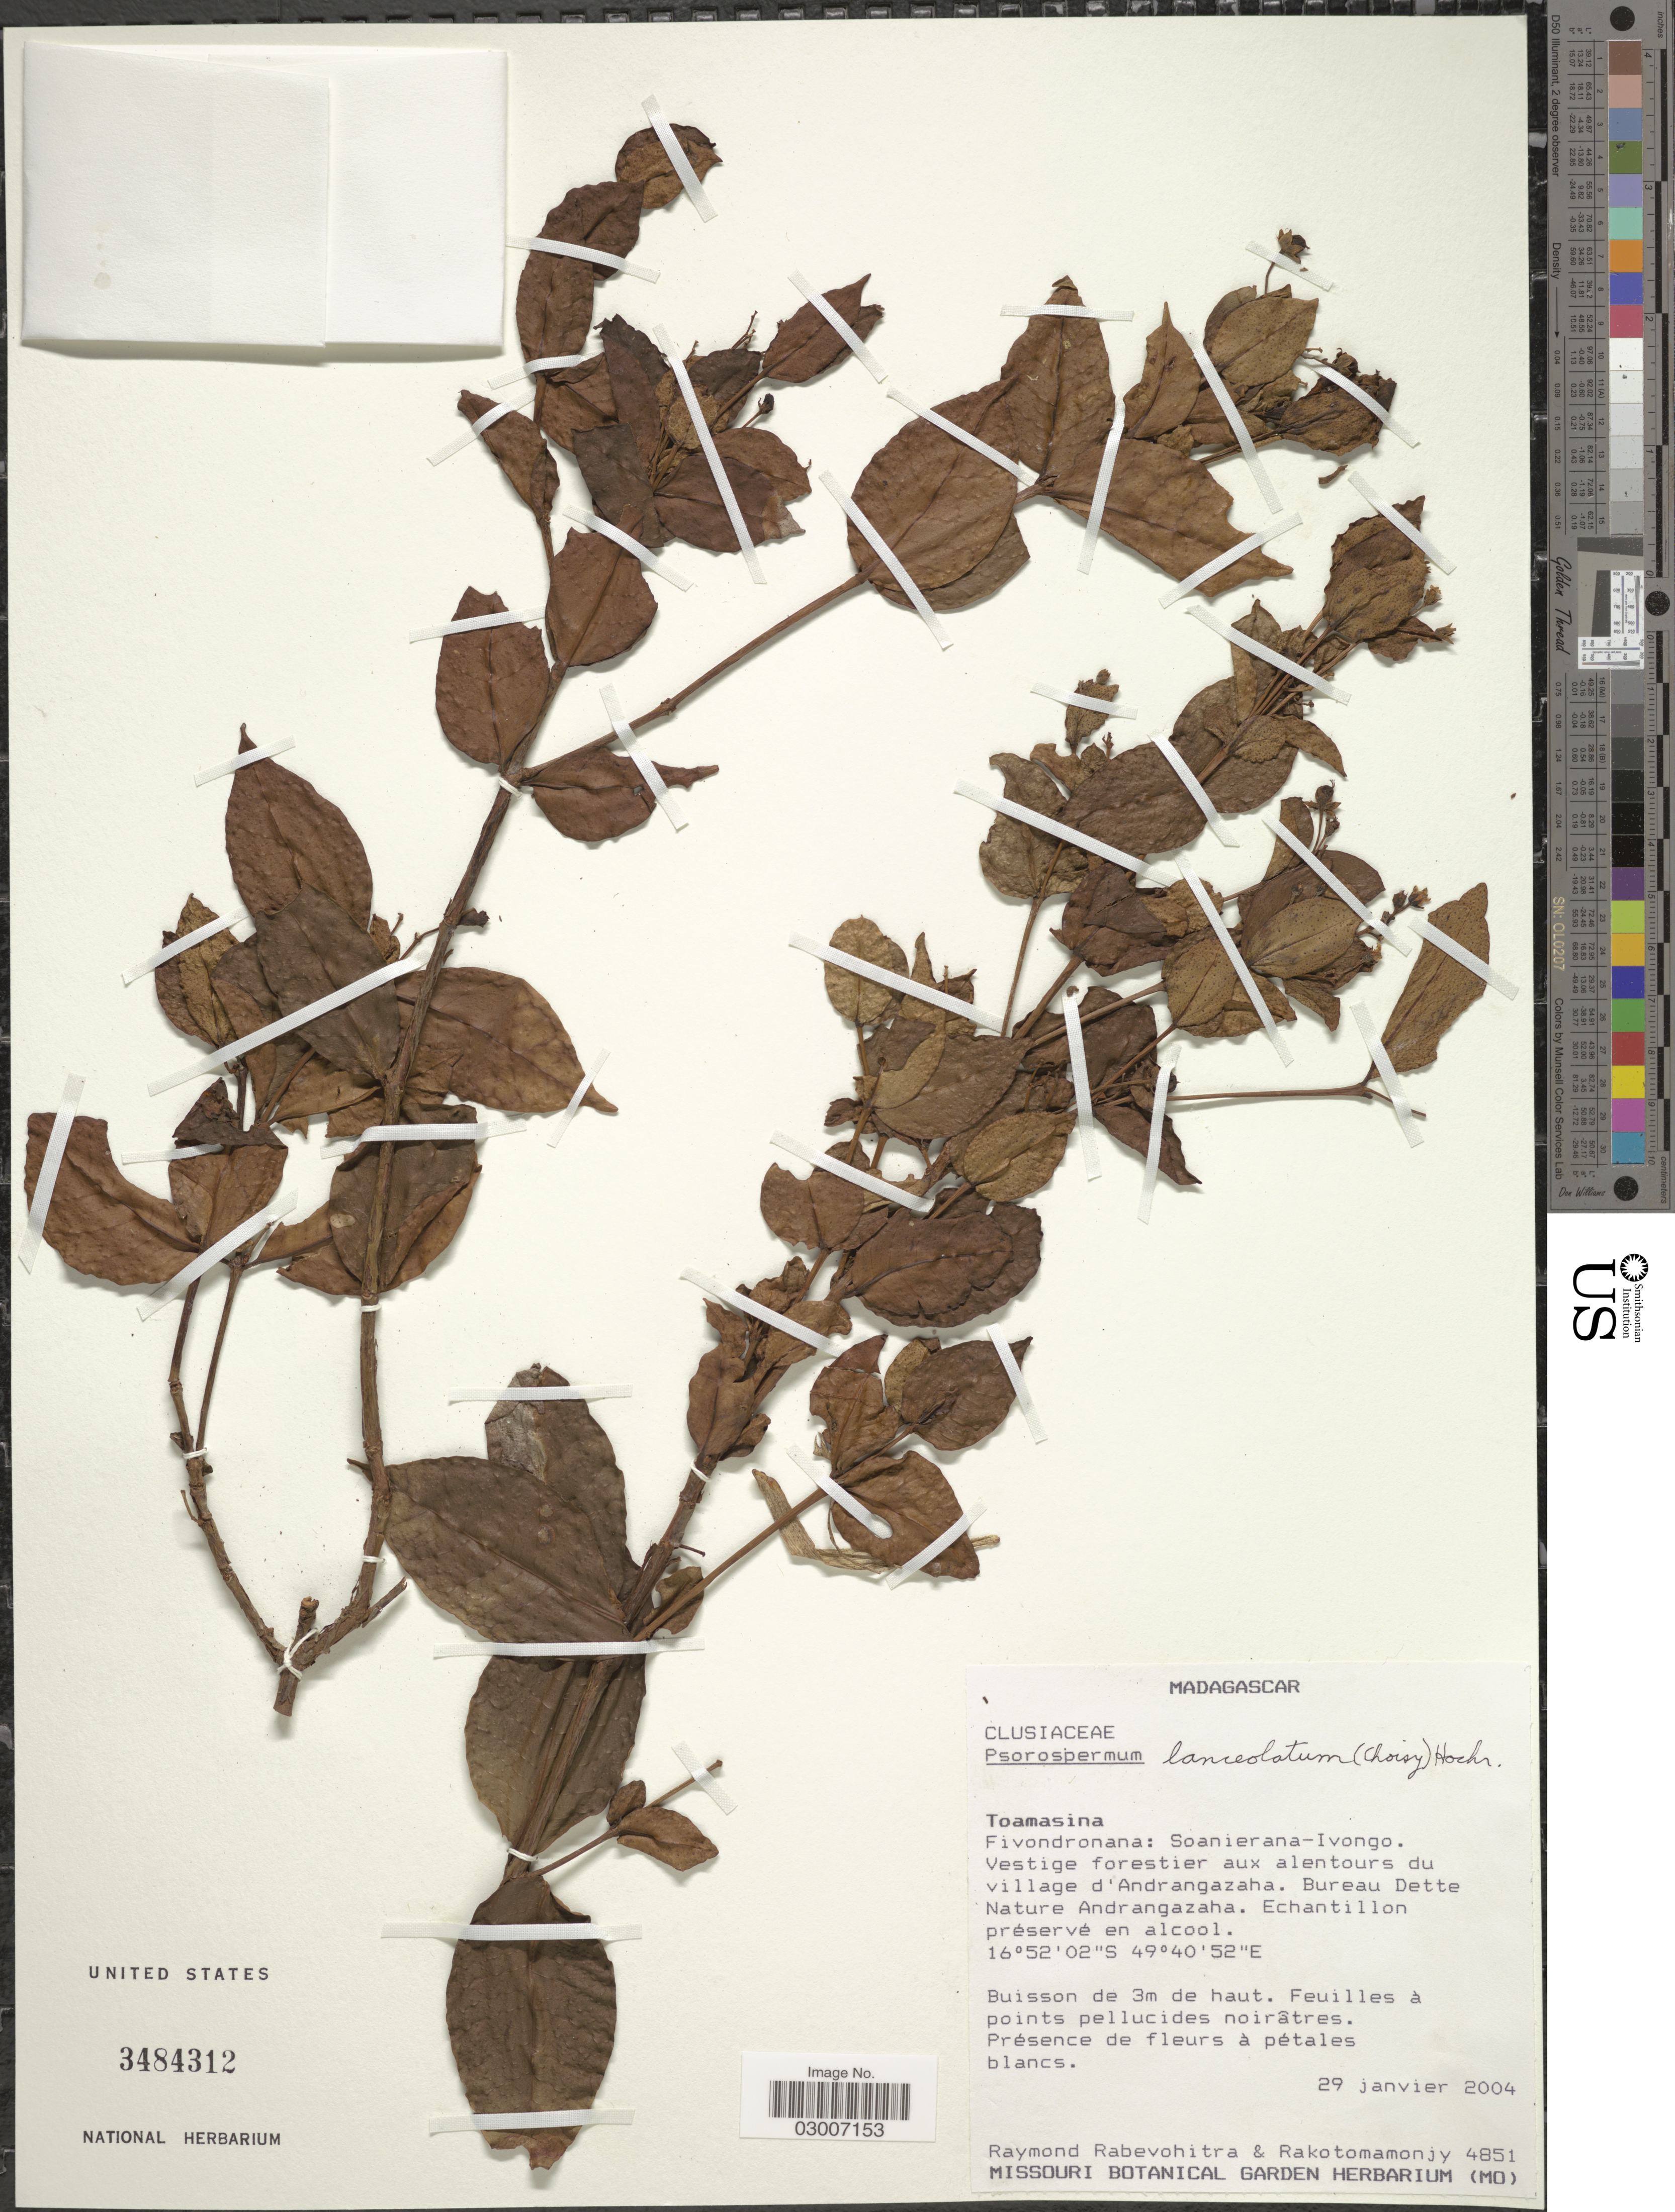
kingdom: Plantae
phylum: Tracheophyta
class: Magnoliopsida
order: Malpighiales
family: Hypericaceae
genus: Psorospermum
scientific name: Psorospermum lanceolatum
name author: (Choisy) Hochr.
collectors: R. Rabevohitra & T. Rakotomamonjy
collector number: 4851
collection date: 2004-01-29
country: Madagascar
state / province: Analanjirofo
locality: Fivondronana: Soanierana-Ivongo. Vestige forestier aux alentours du village d'Andrangazaha. Bureau Dette Nature Andrangazaha.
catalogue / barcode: US 3484312